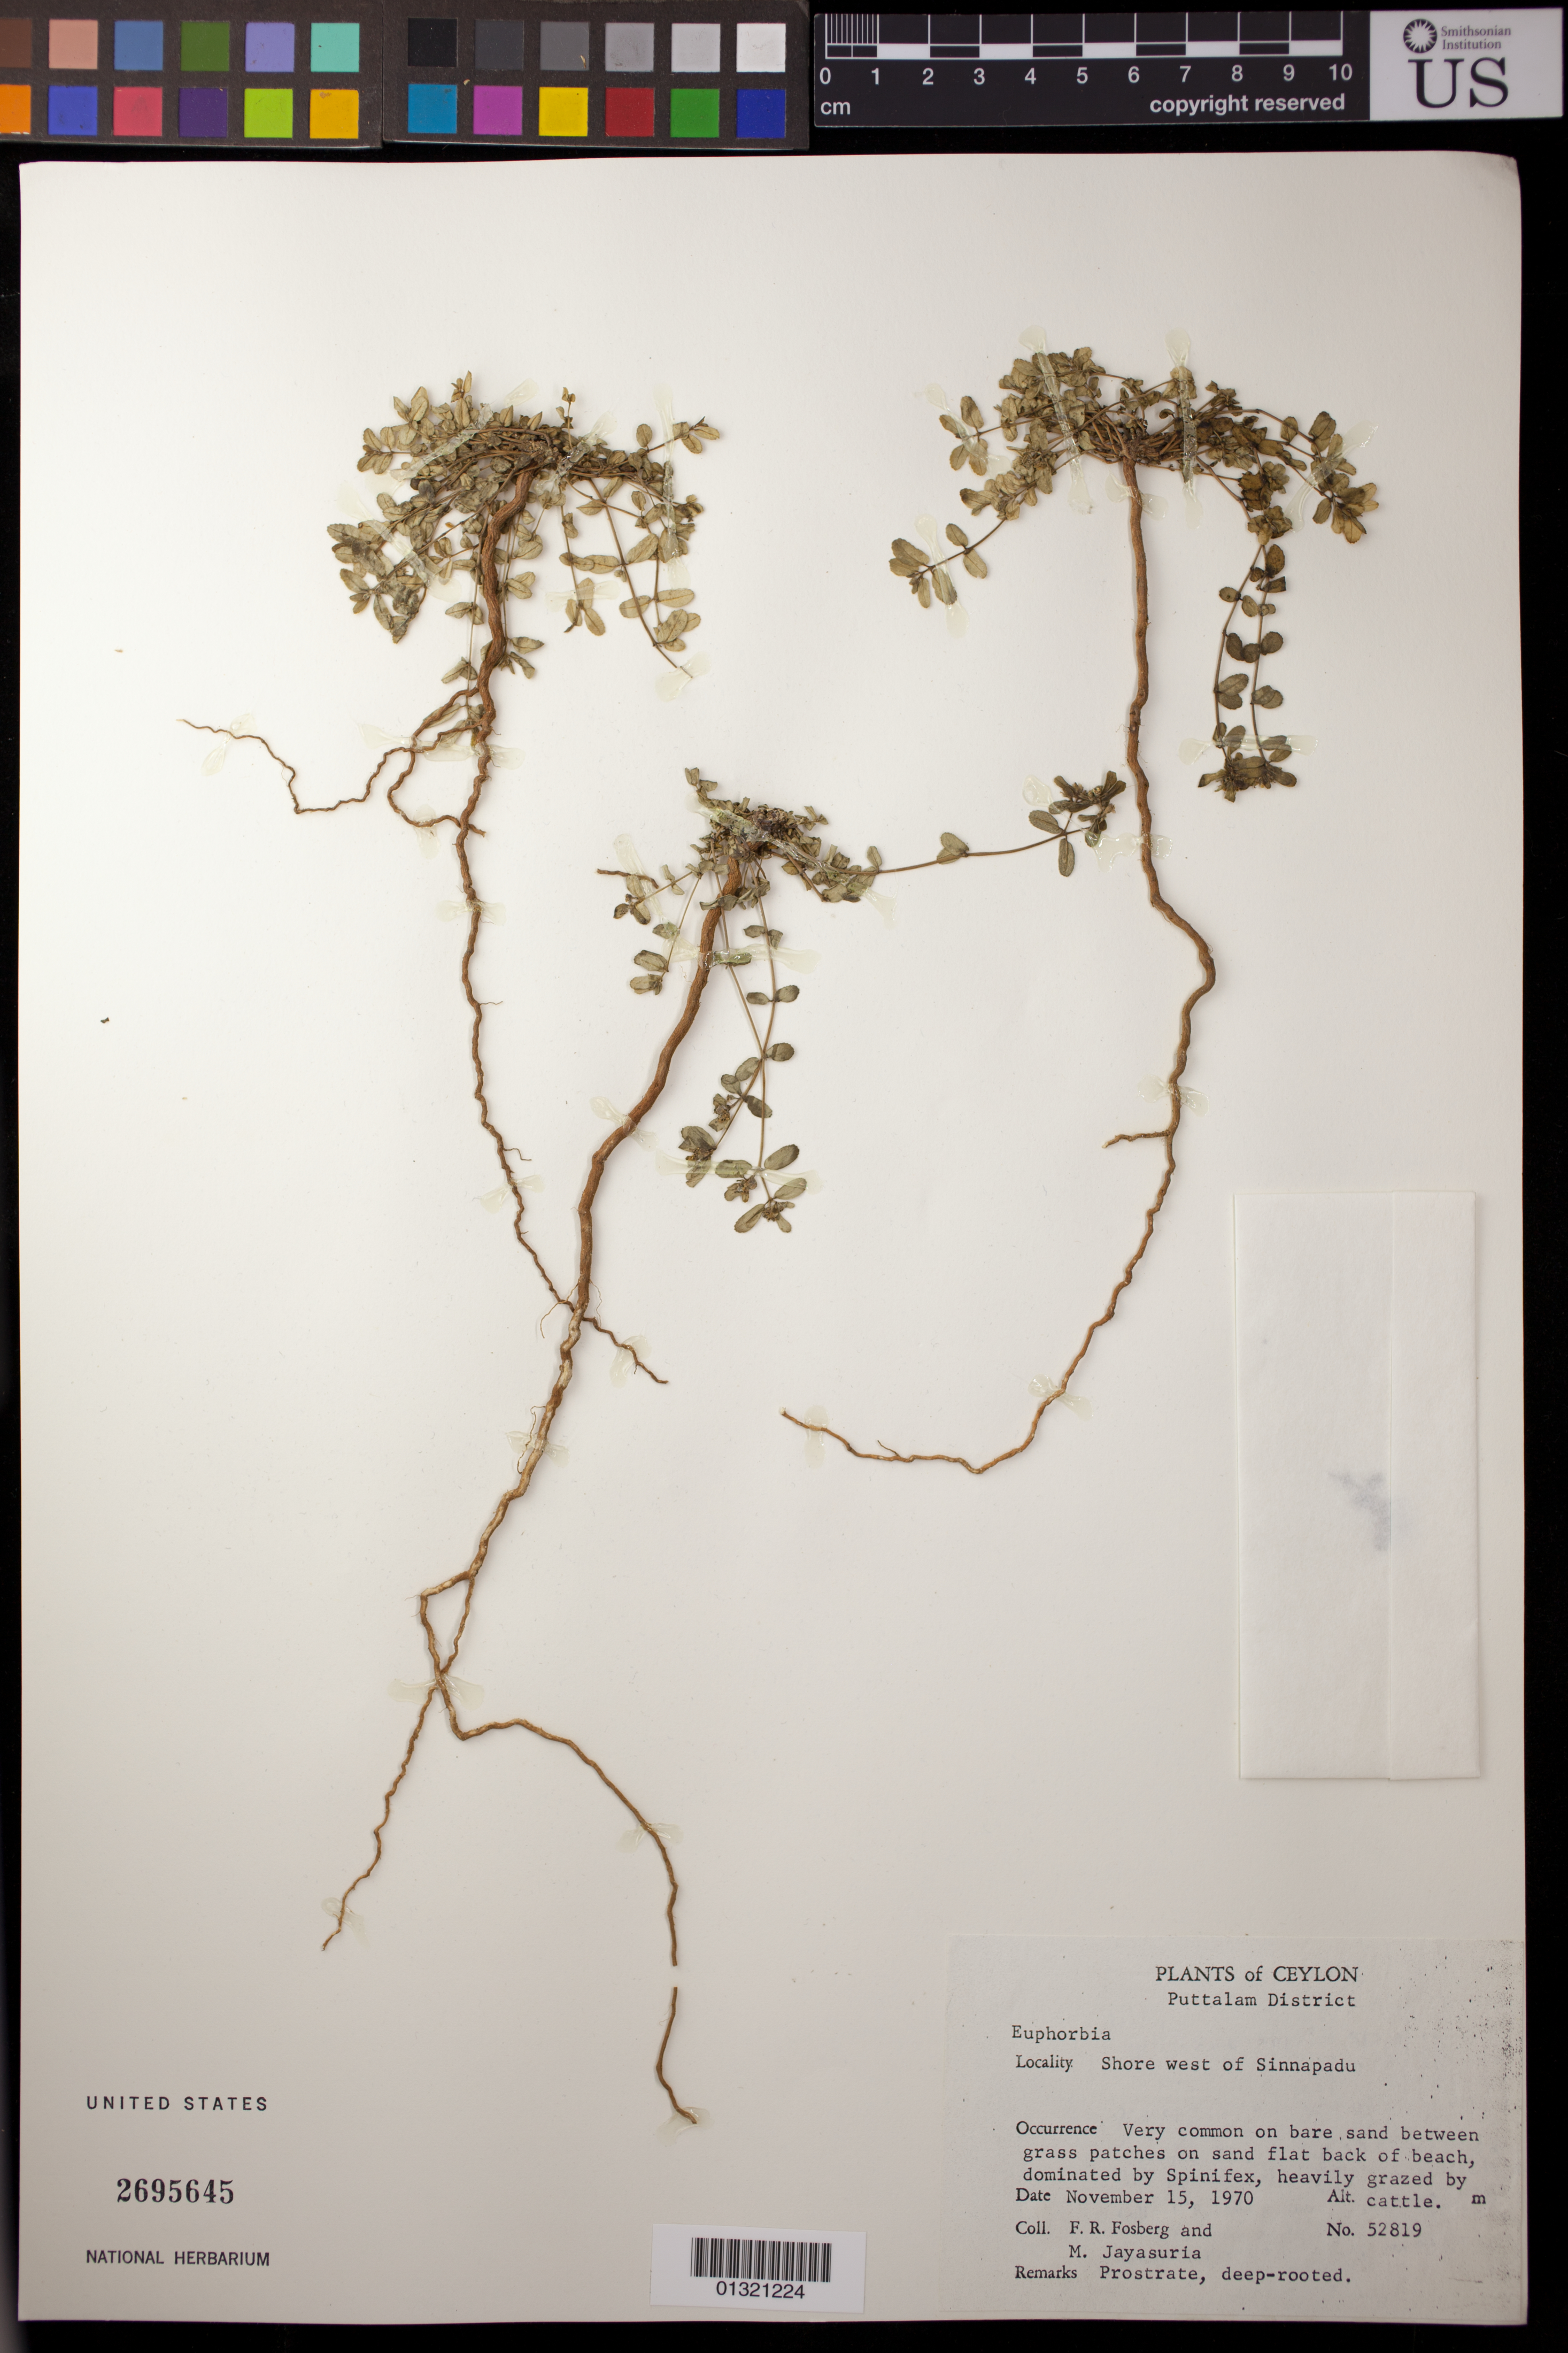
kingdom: Plantae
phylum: Tracheophyta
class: Magnoliopsida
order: Malpighiales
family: Euphorbiaceae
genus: Euphorbia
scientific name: Euphorbia sp.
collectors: F. R. Fosberg & M. Jayasuria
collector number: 52819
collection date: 1970-11-15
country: Sri Lanka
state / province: North Western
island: Ceylon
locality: Puttalam District, Shore west of Sinnapadu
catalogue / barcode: US 2695645